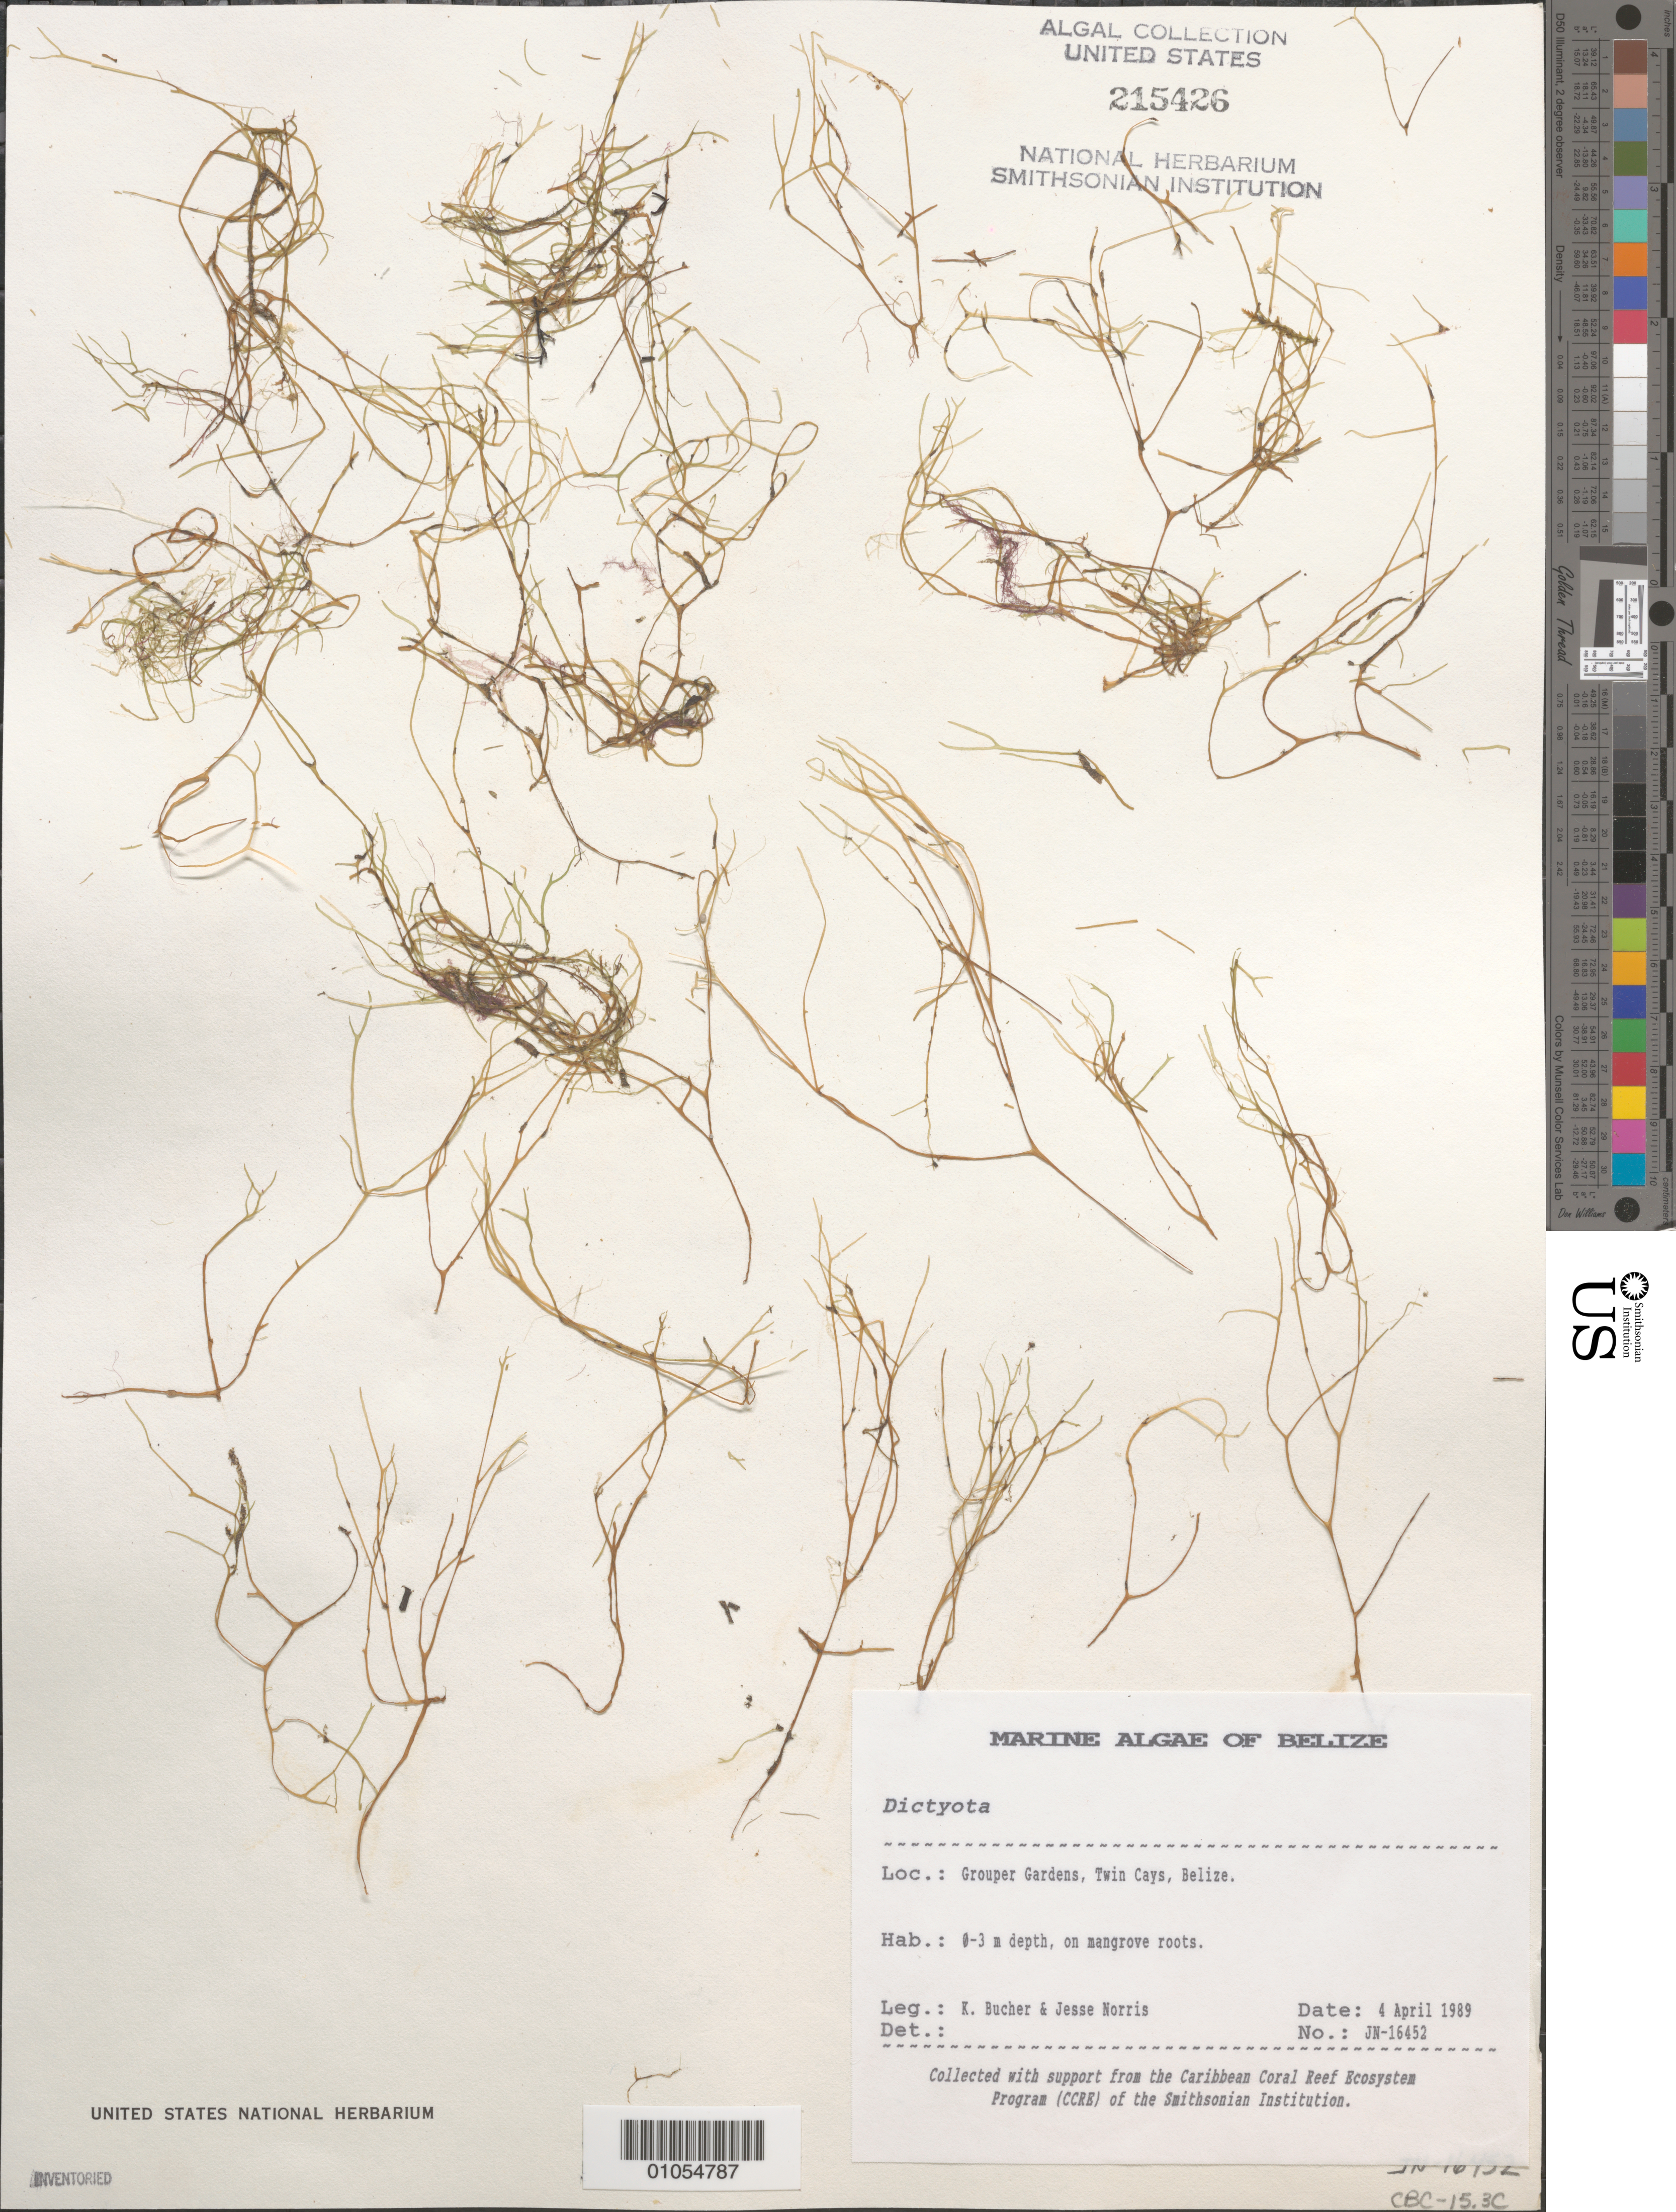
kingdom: Chromista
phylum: Ochrophyta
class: Phaeophyceae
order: Dictyotales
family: Dictyotaceae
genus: Dictyota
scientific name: Dictyota sp.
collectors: K. E. Bucher & J. A. Norris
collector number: JN-16452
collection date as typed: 04 Apr 1989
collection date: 1989-04-04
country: Belize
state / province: Stann Creek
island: Twin Cays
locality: Grouper Gardens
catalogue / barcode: US 215426